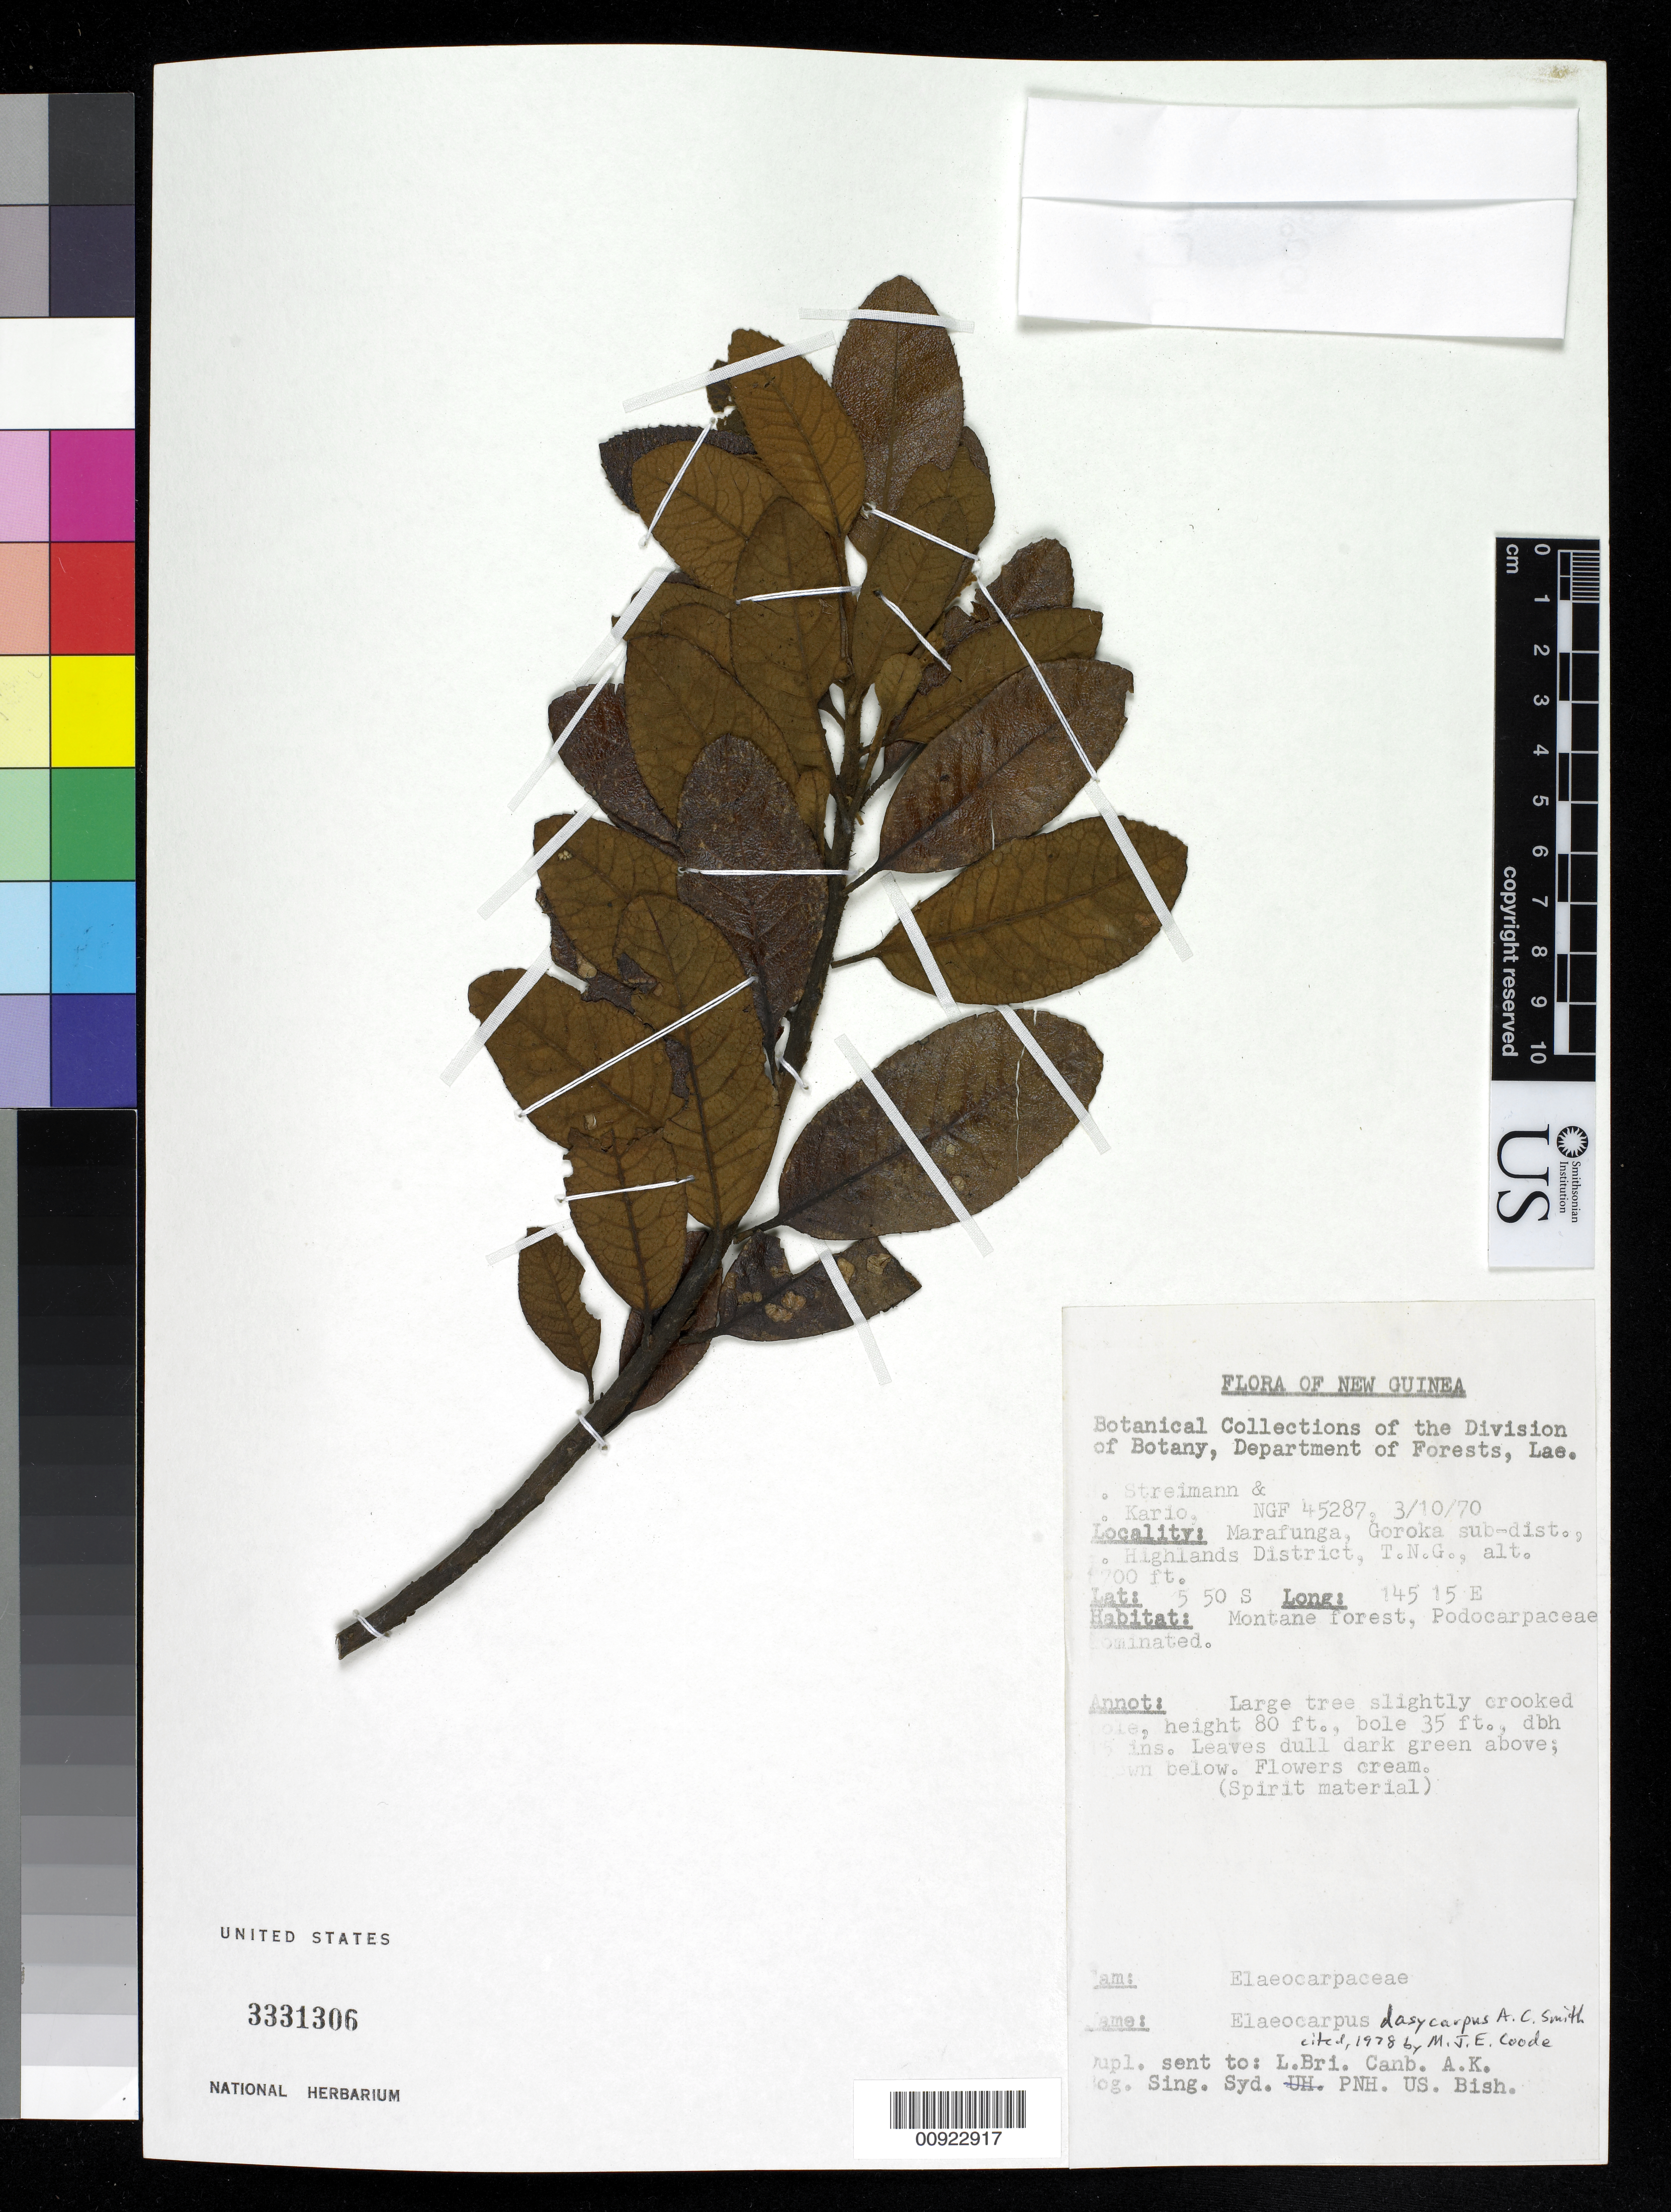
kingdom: Plantae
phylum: Tracheophyta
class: Magnoliopsida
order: Oxalidales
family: Elaeocarpaceae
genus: Elaeocarpus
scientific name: Elaeocarpus dasycarpus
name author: A.C. Sm.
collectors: H. Streimann & A. Kairo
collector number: NGF 45287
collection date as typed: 10 Mar 1970 or 03 Oct 1970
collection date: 1970-03-10 or 1970-10-03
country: Papua New Guinea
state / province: Eastern Highlands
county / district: Goroka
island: New Guinea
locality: Marafunga, Goroka sub-dist.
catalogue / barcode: US 3331306